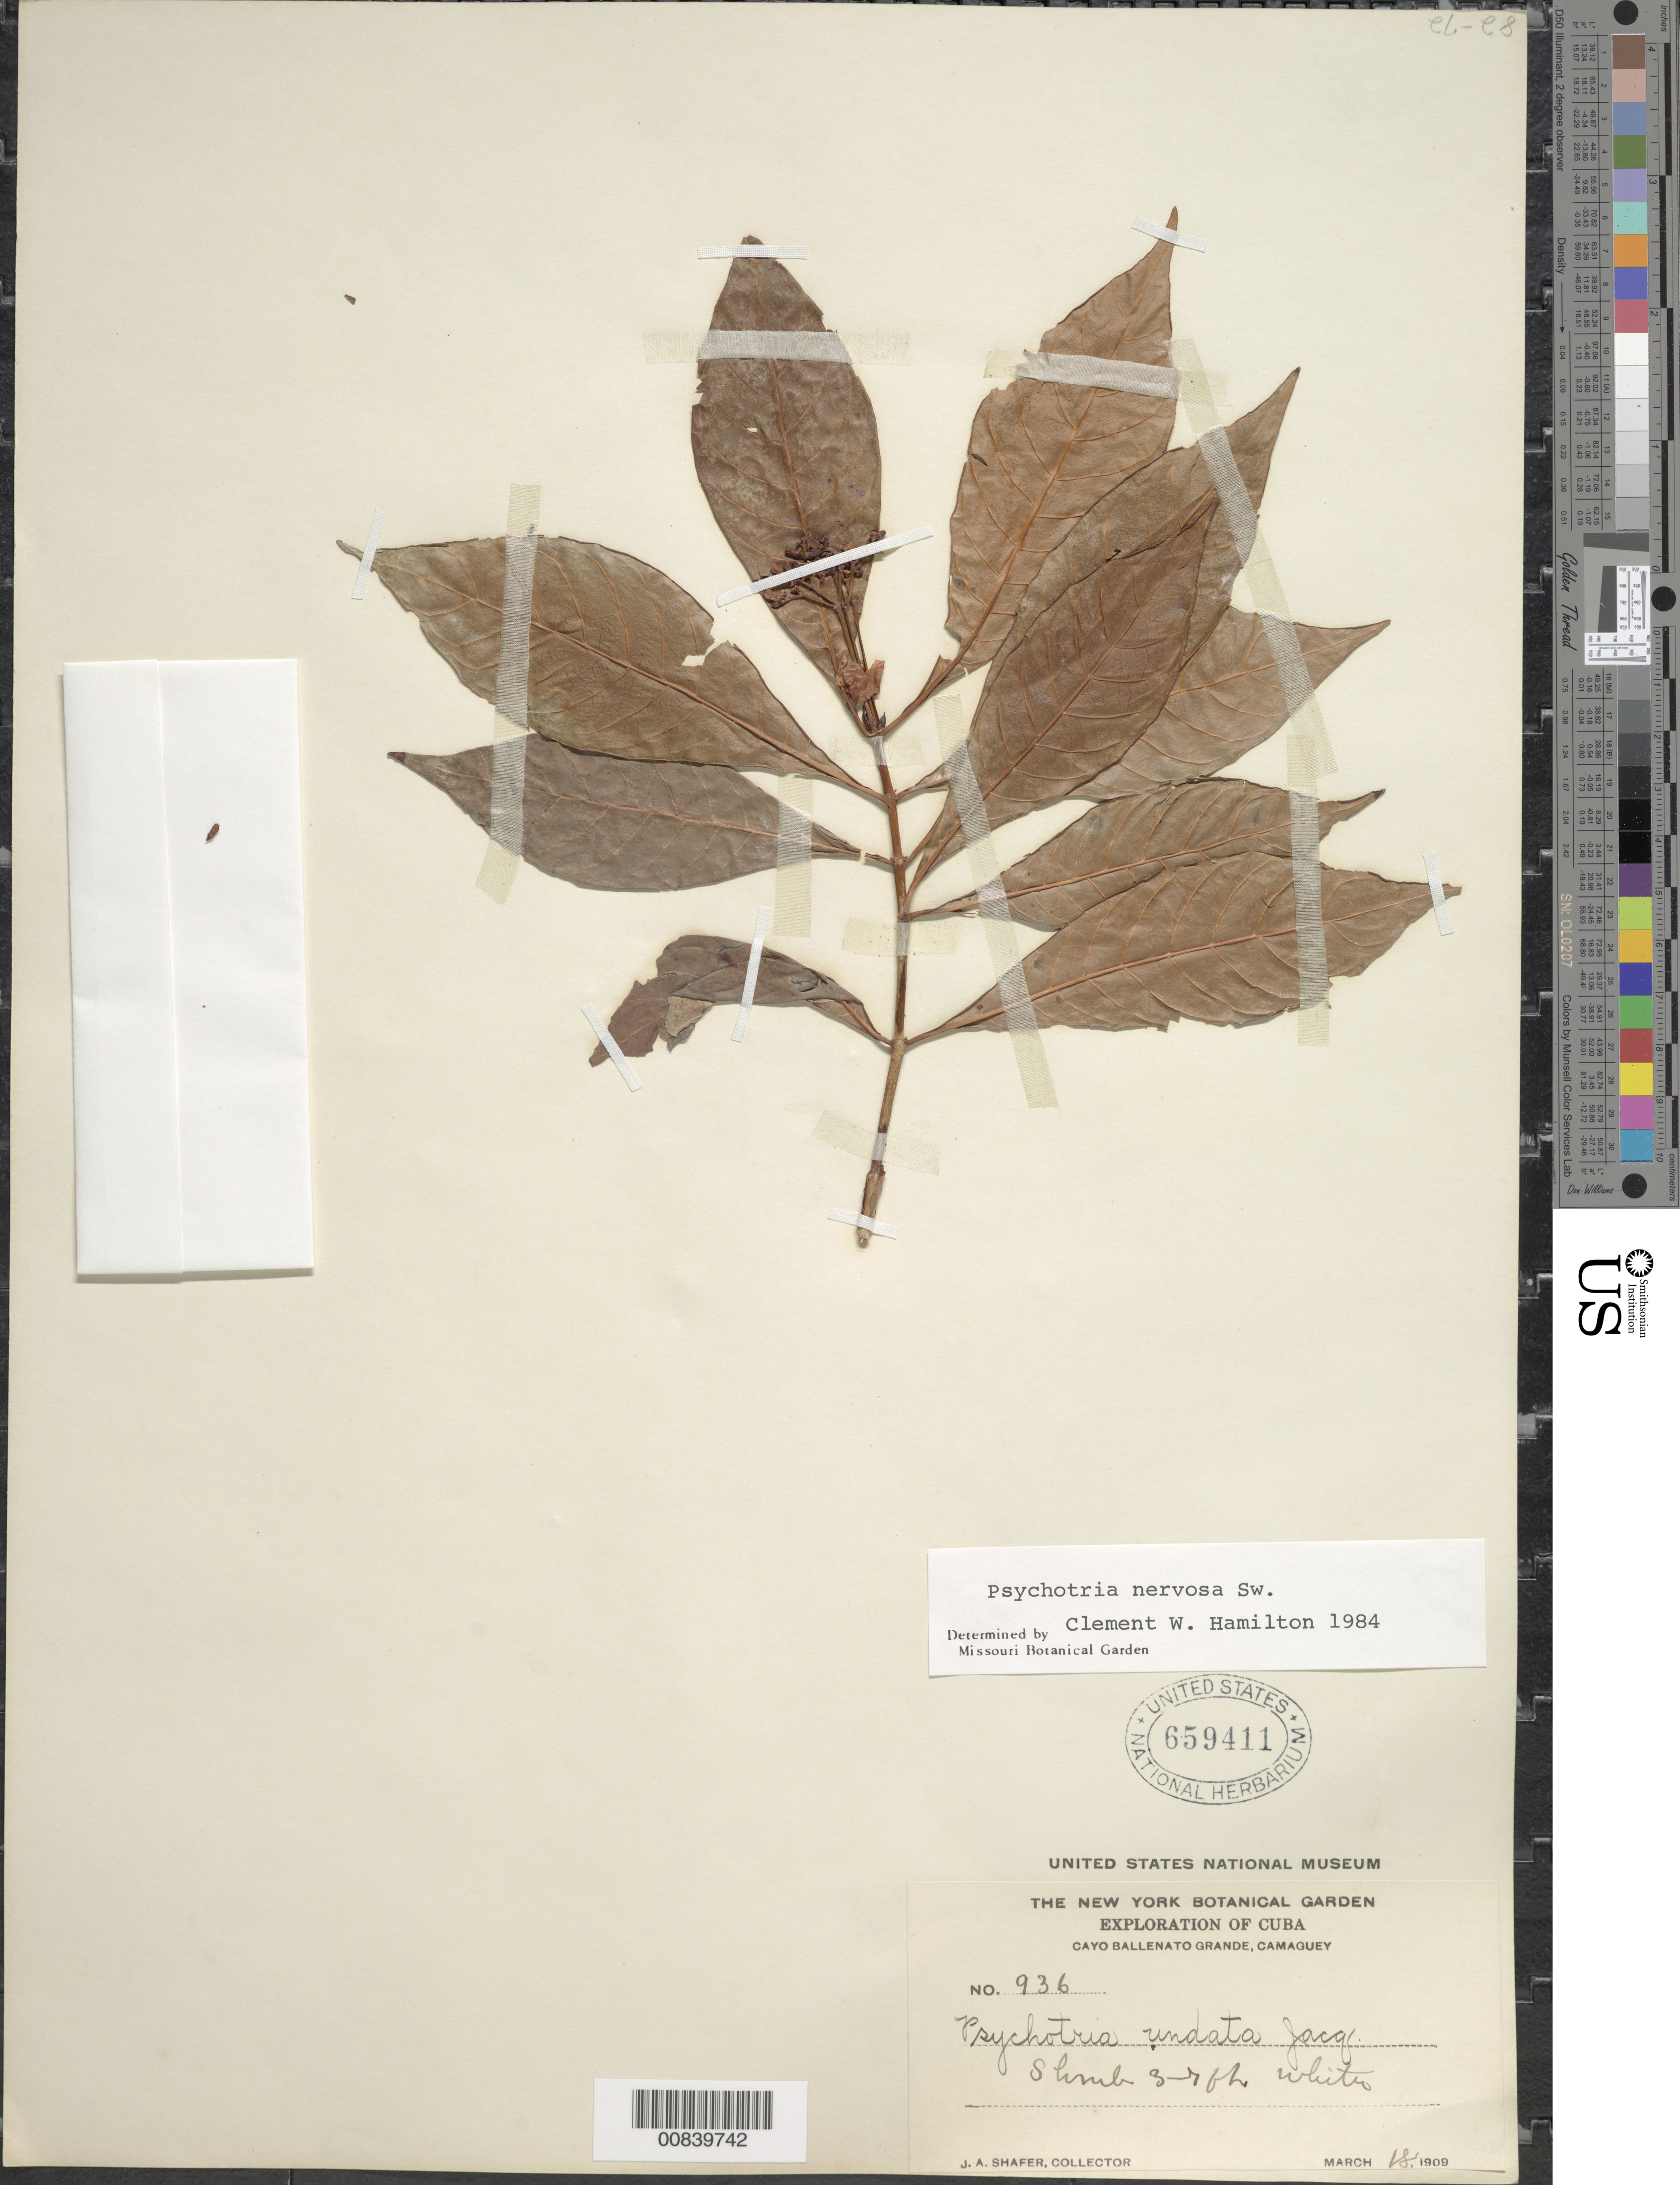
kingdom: Plantae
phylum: Tracheophyta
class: Magnoliopsida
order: Gentianales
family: Rubiaceae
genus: Psychotria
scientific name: Psychotria nervosa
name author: Sw.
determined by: Hamilton, C. W.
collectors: J. A. Shafer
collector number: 936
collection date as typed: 18 Mar 1909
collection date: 1909-03-18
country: Cuba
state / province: Camaguey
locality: Cayo Ballenato Grande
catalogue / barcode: US 659411